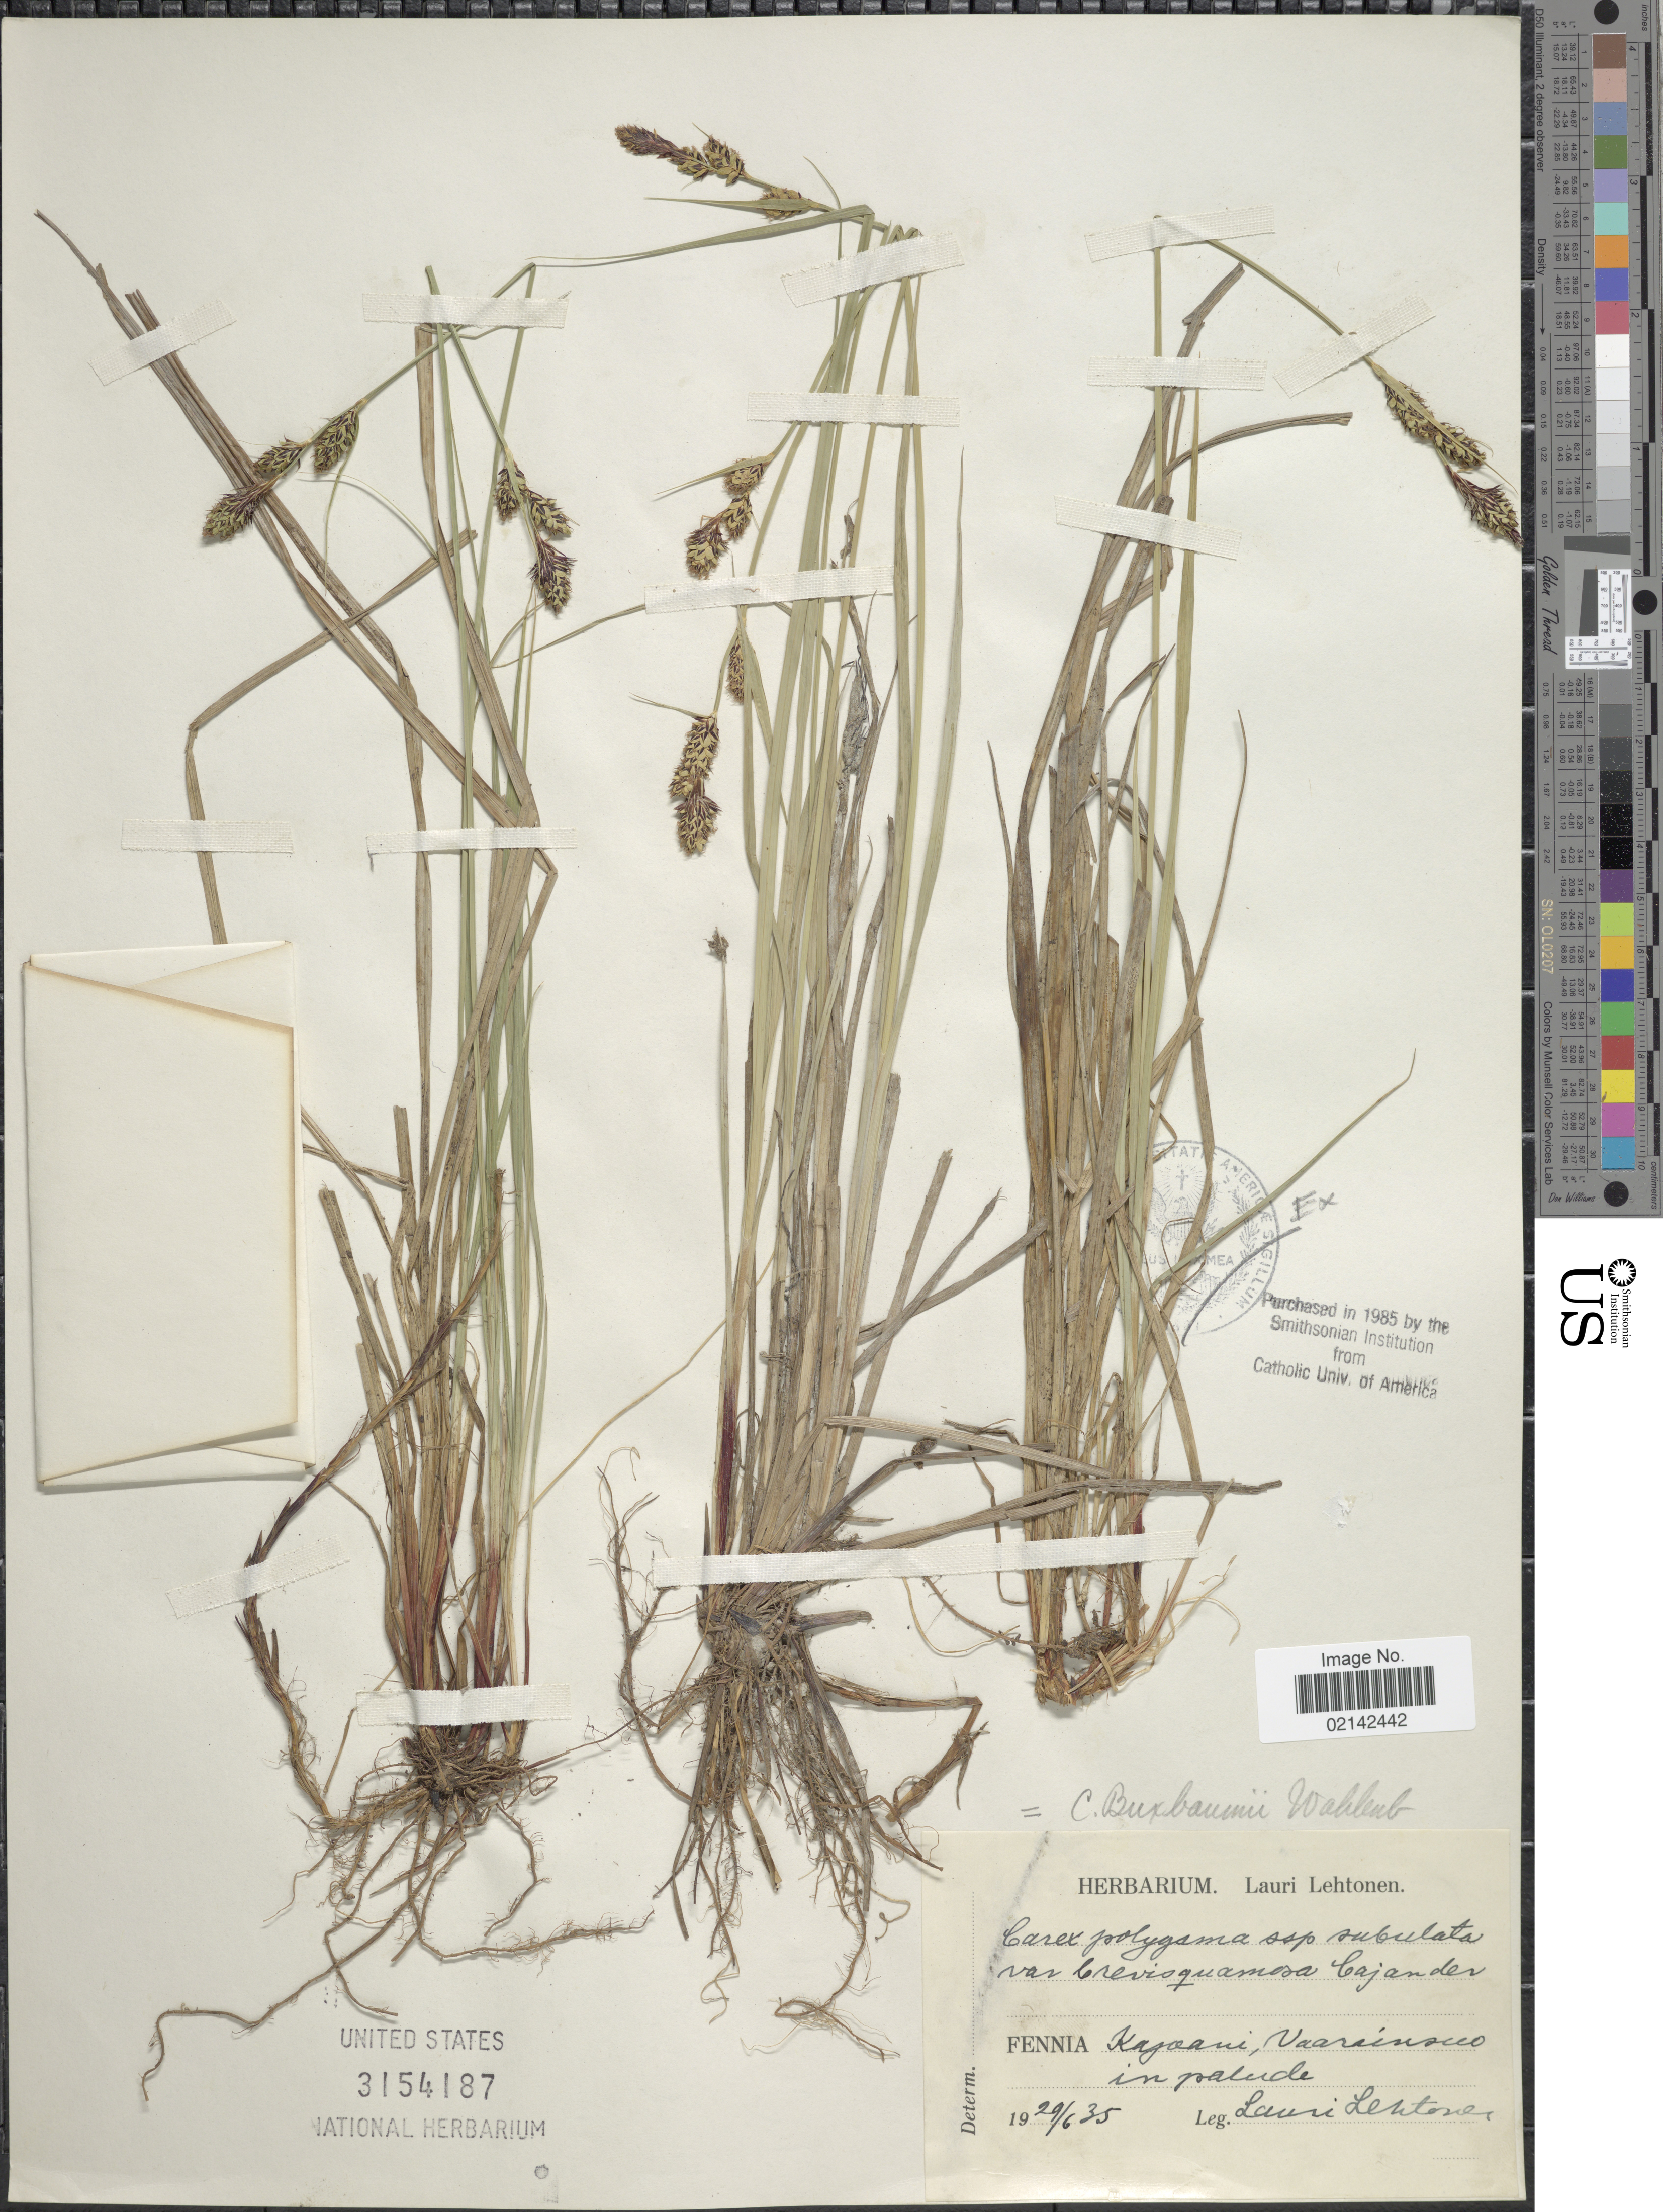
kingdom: Plantae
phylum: Tracheophyta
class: Liliopsida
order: Poales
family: Cyperaceae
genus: Carex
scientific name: Carex buxbaumii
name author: Wahlenb.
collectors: L. Lehtonen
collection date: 1935-06-29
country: Finland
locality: Fennia Kagoani, Vaarainsuo in palude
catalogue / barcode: US 3154187